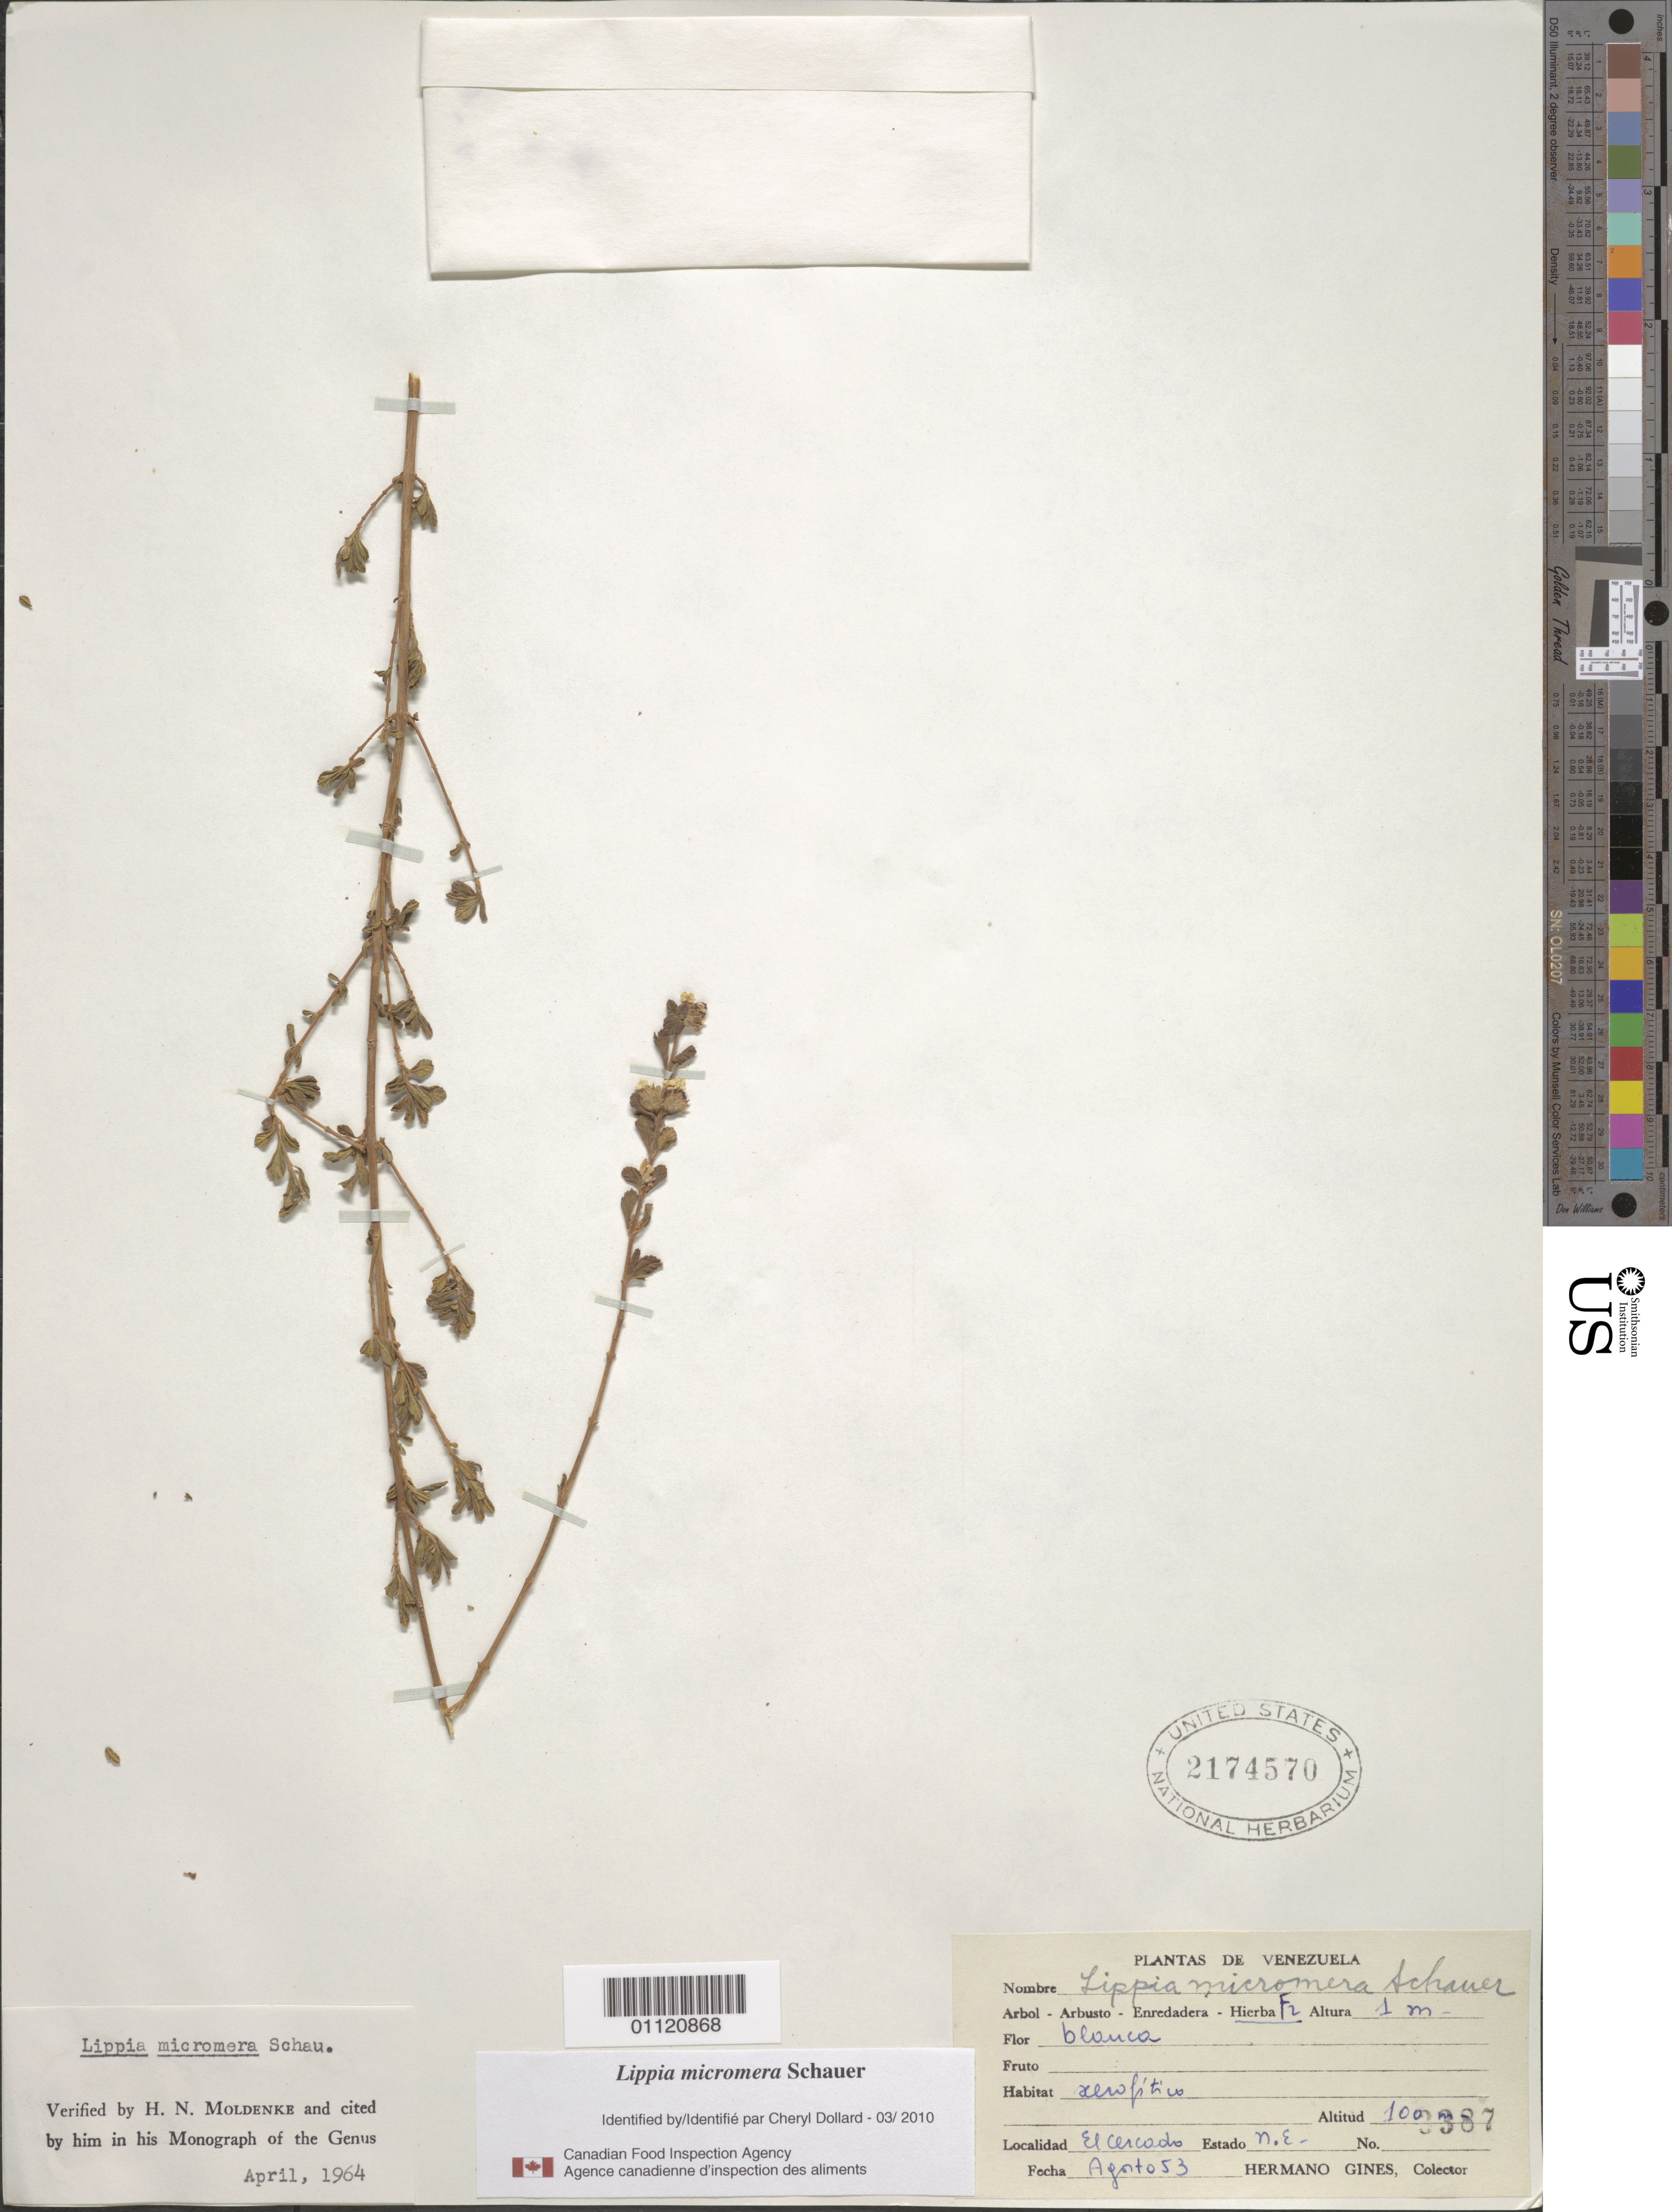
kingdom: Plantae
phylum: Tracheophyta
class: Magnoliopsida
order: Lamiales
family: Verbenaceae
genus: Lippia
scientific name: Lippia micromera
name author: Schauer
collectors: Bro. Gines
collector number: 3387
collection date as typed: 01 Aug 1953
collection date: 1953-08-01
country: Venezuela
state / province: Nueva Esparta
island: Margarita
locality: El Cercado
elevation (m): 100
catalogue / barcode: US 2174570